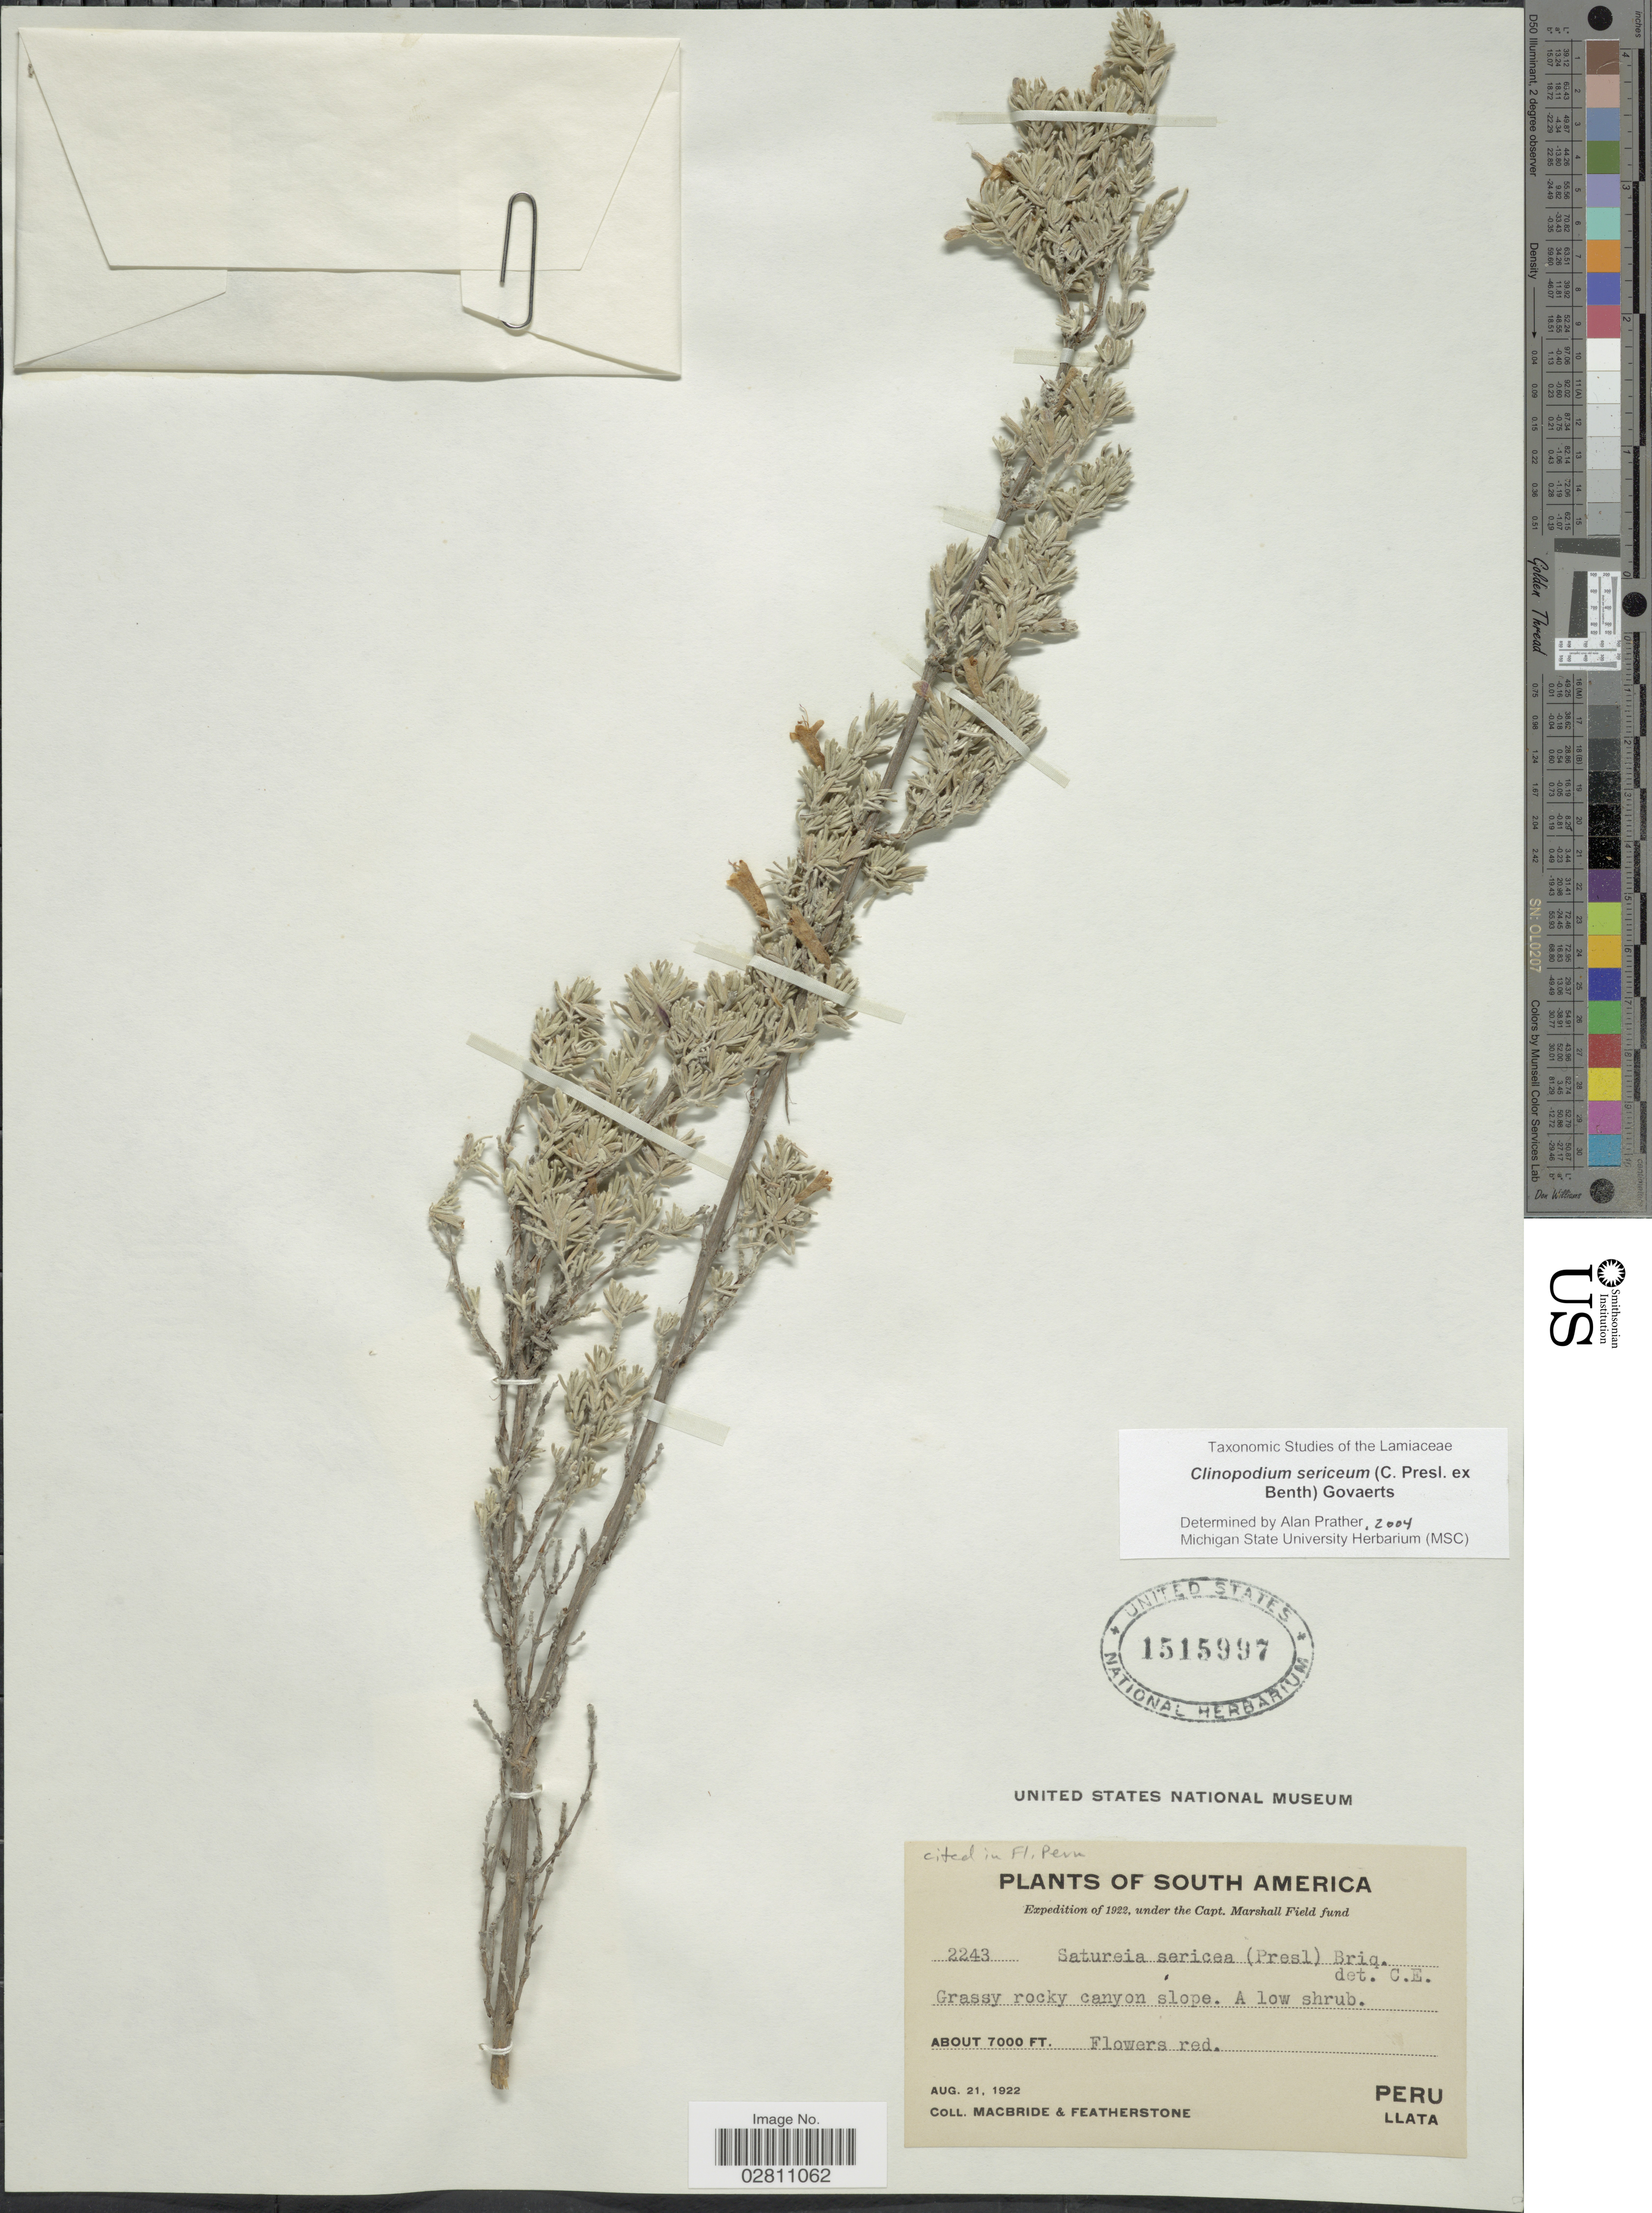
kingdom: Plantae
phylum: Tracheophyta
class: Magnoliopsida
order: Lamiales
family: Lamiaceae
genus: Clinopodium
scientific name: Clinopodium sericeum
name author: (C. Presl ex Benth.) Govaerts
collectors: Macbride, -- & -. Featherstone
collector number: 2243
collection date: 1922-08-21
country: Peru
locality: Llata.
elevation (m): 2134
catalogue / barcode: US 1515997